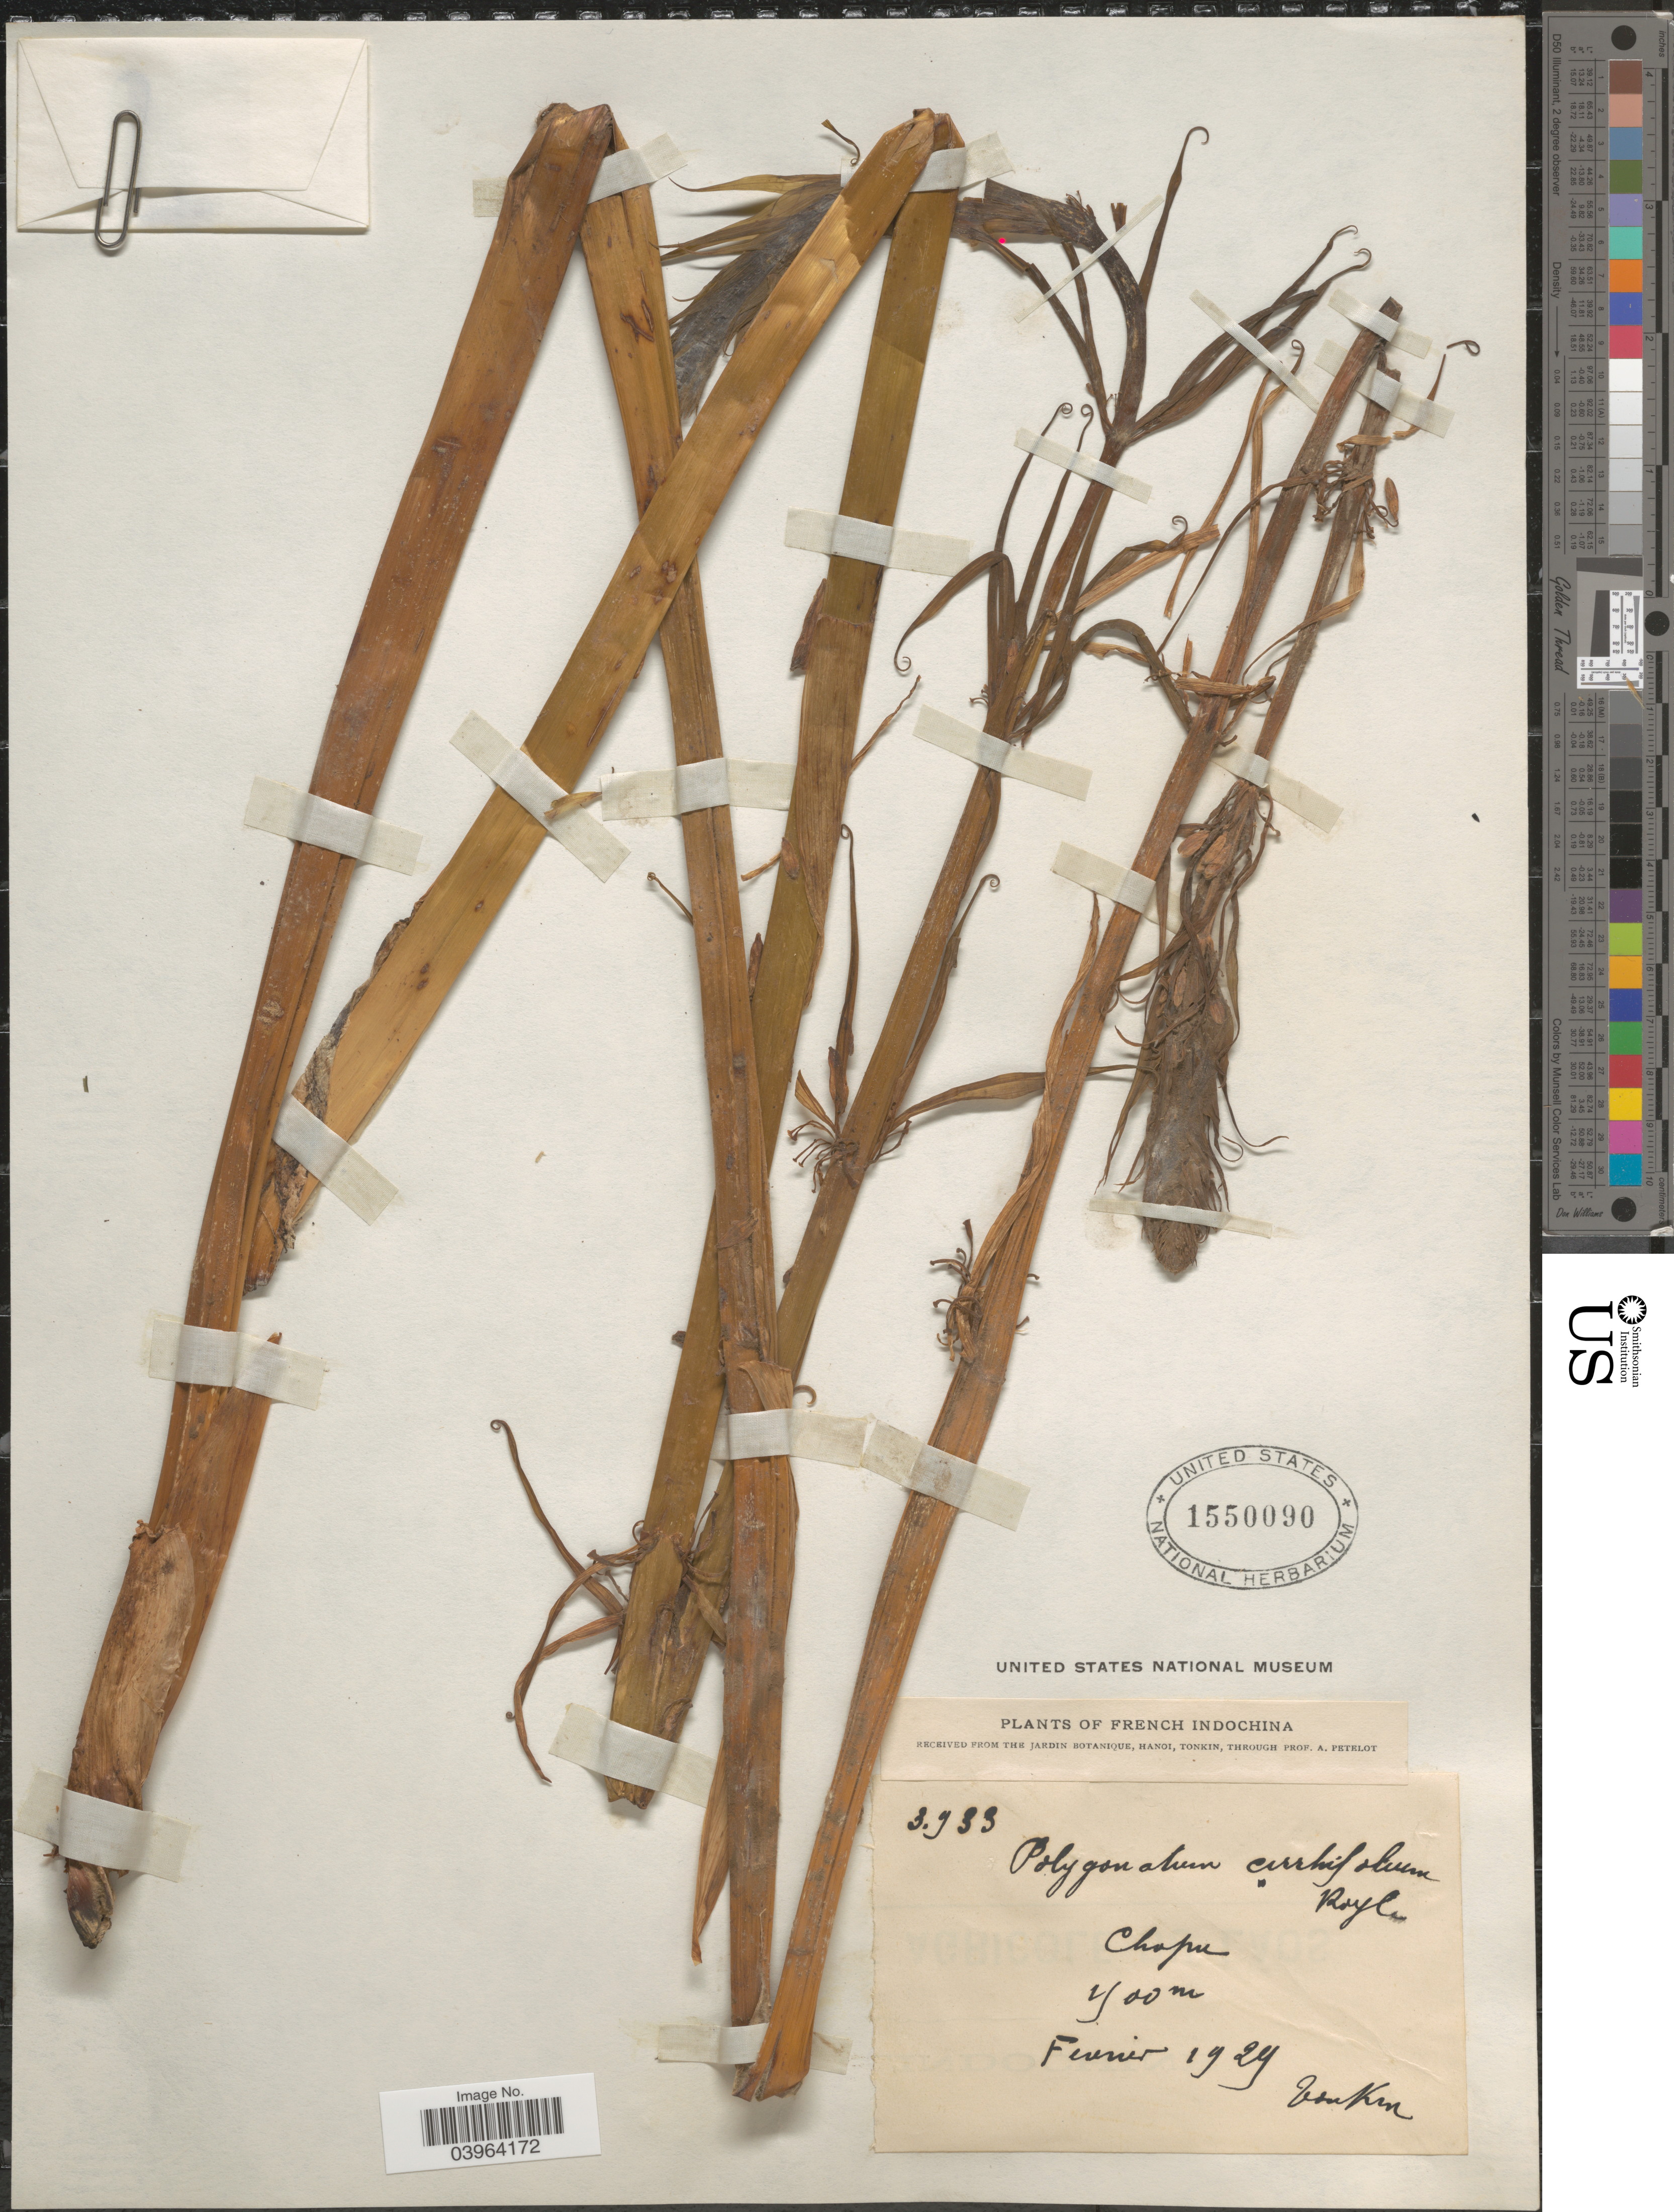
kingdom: Plantae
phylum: Tracheophyta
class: Liliopsida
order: Asparagales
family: Asparagaceae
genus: Polygonatum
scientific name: Polygonatum cirrhifolium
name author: (Wall.) Royle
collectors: P. A. Pételot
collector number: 3933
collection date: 1929-02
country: Vietnam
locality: French Indochina. Chapa.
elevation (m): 2900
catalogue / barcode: US 1550090